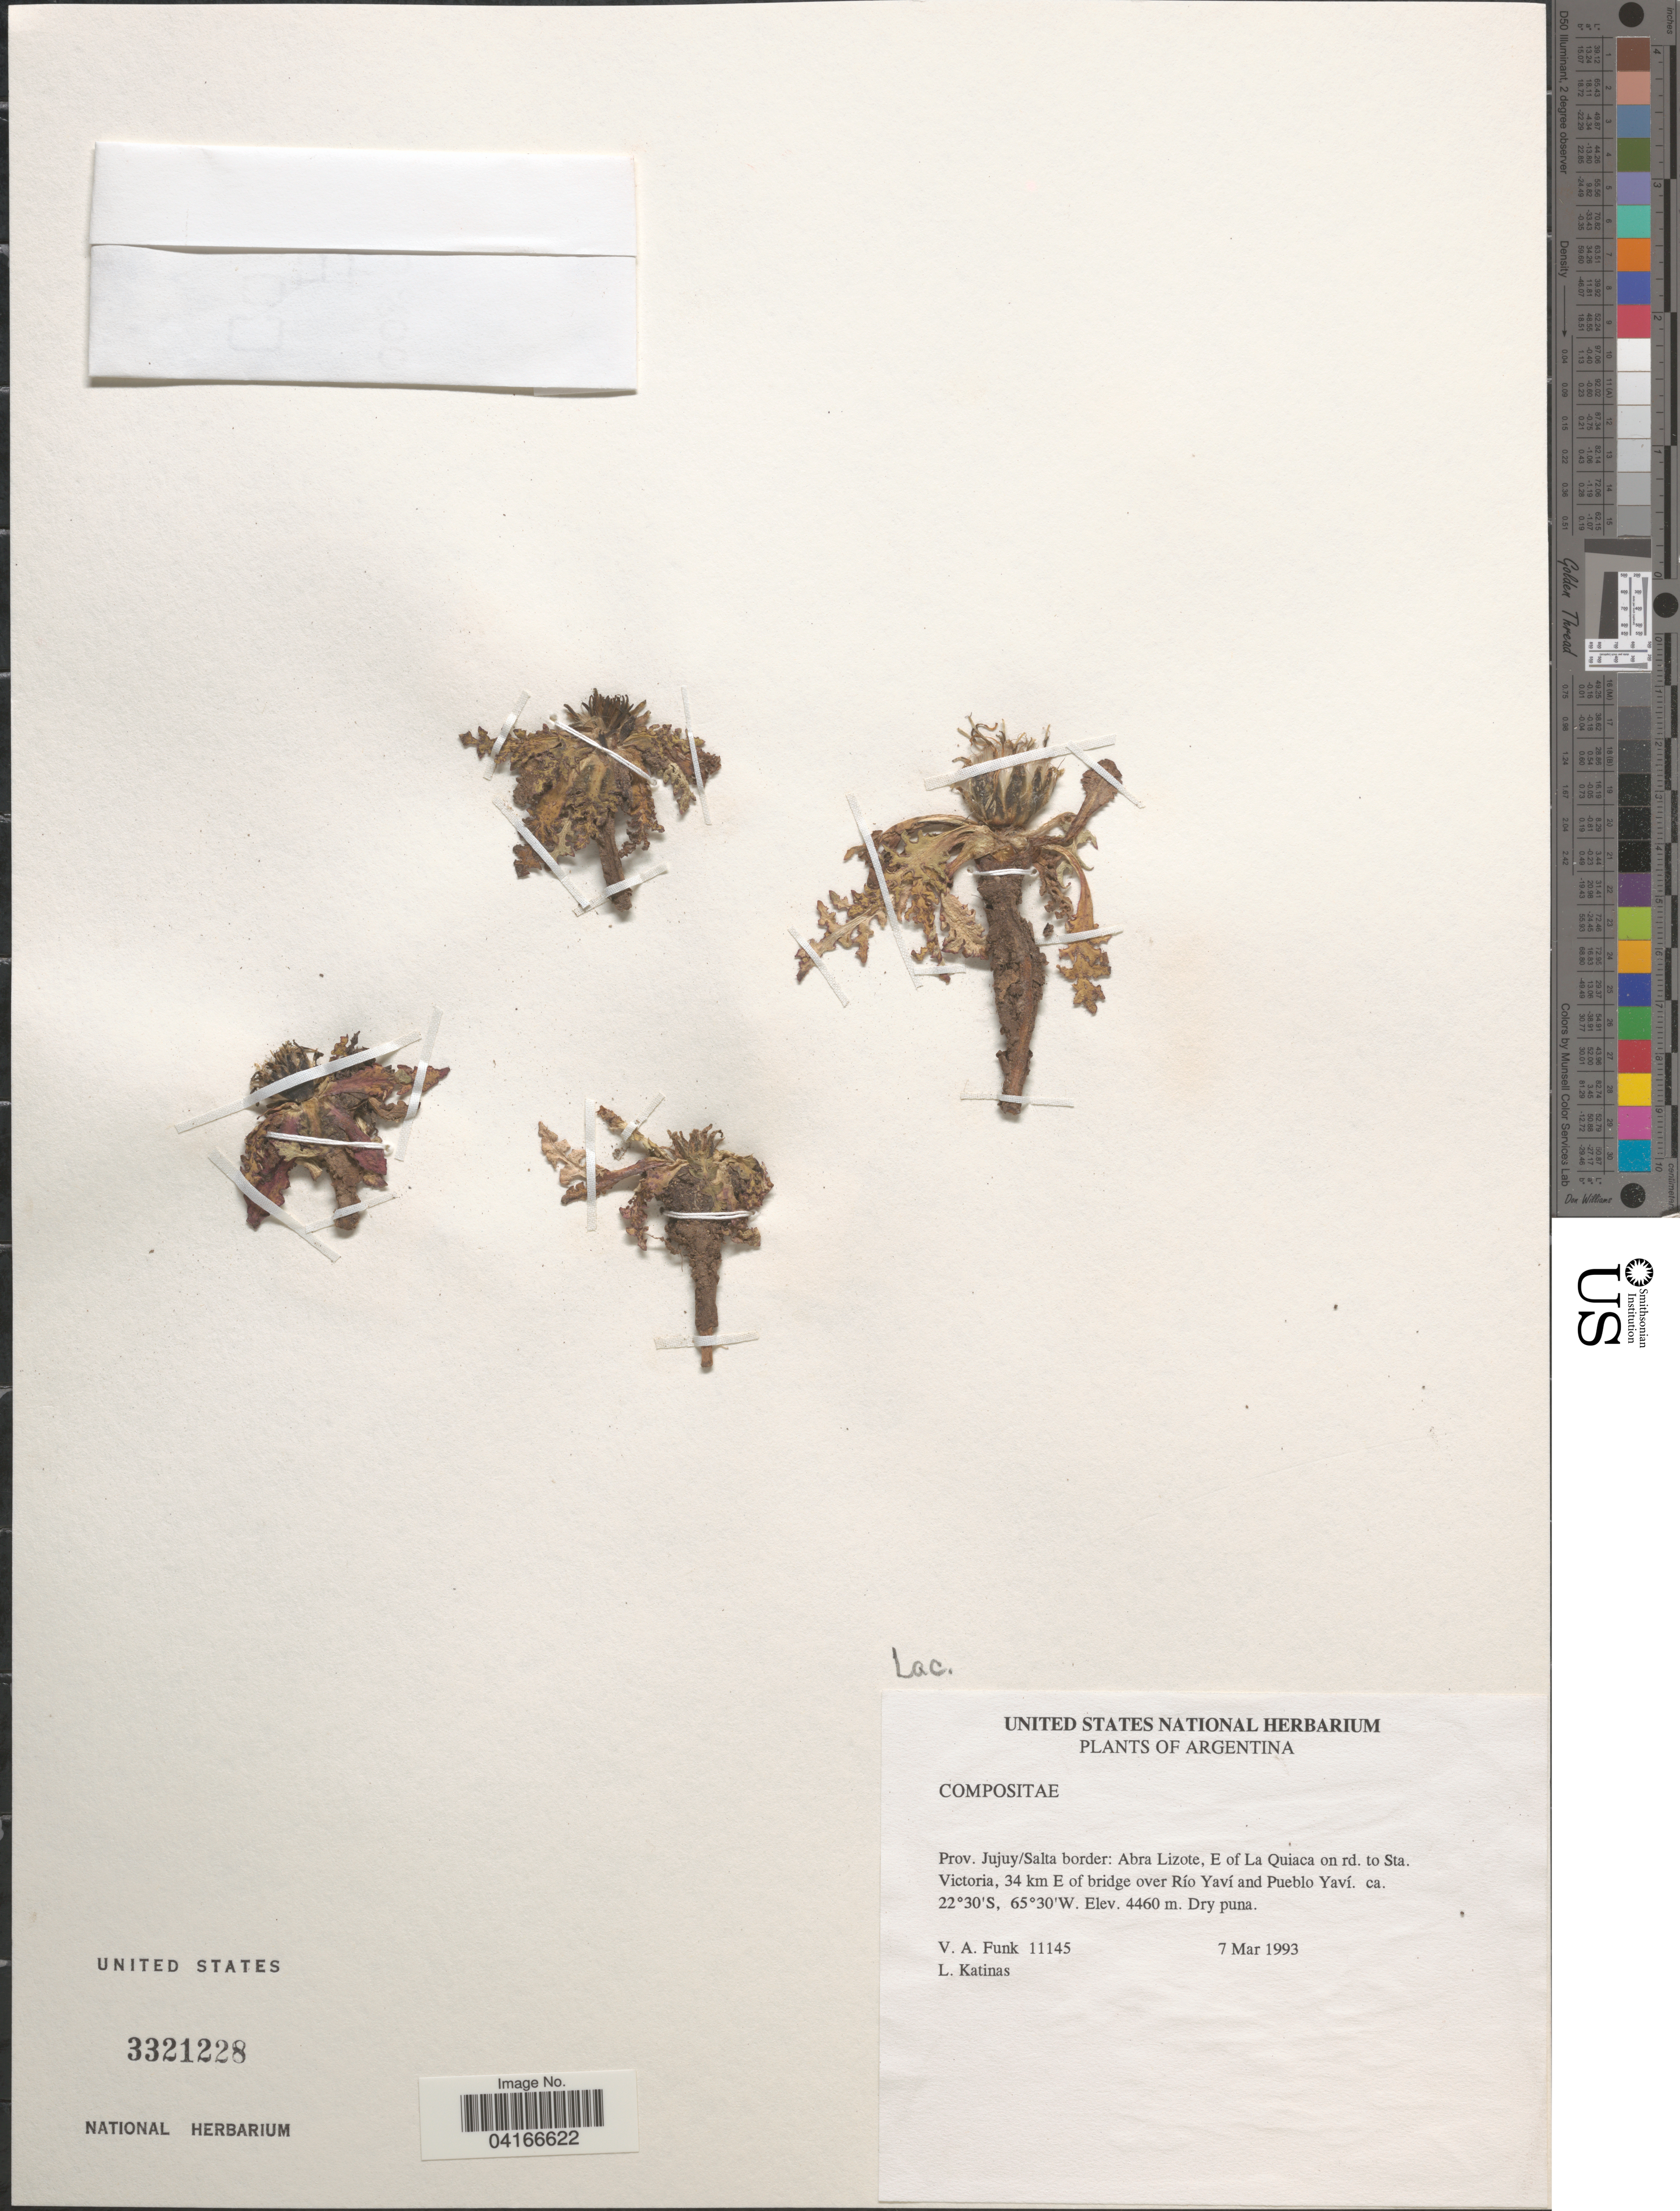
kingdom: Plantae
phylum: Tracheophyta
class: Magnoliopsida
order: Asterales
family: Asteraceae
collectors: V. Funk & L. Katinas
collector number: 11145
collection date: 1993-03-07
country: Argentina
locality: Prov. Jujuy/Salta border: Abra Lizote, E of La Quiaca on rd. to Sta. Victoria, 34 km E of bridge over Río Yaví and Pueblo Yaví.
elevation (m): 4460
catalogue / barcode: US 3321228